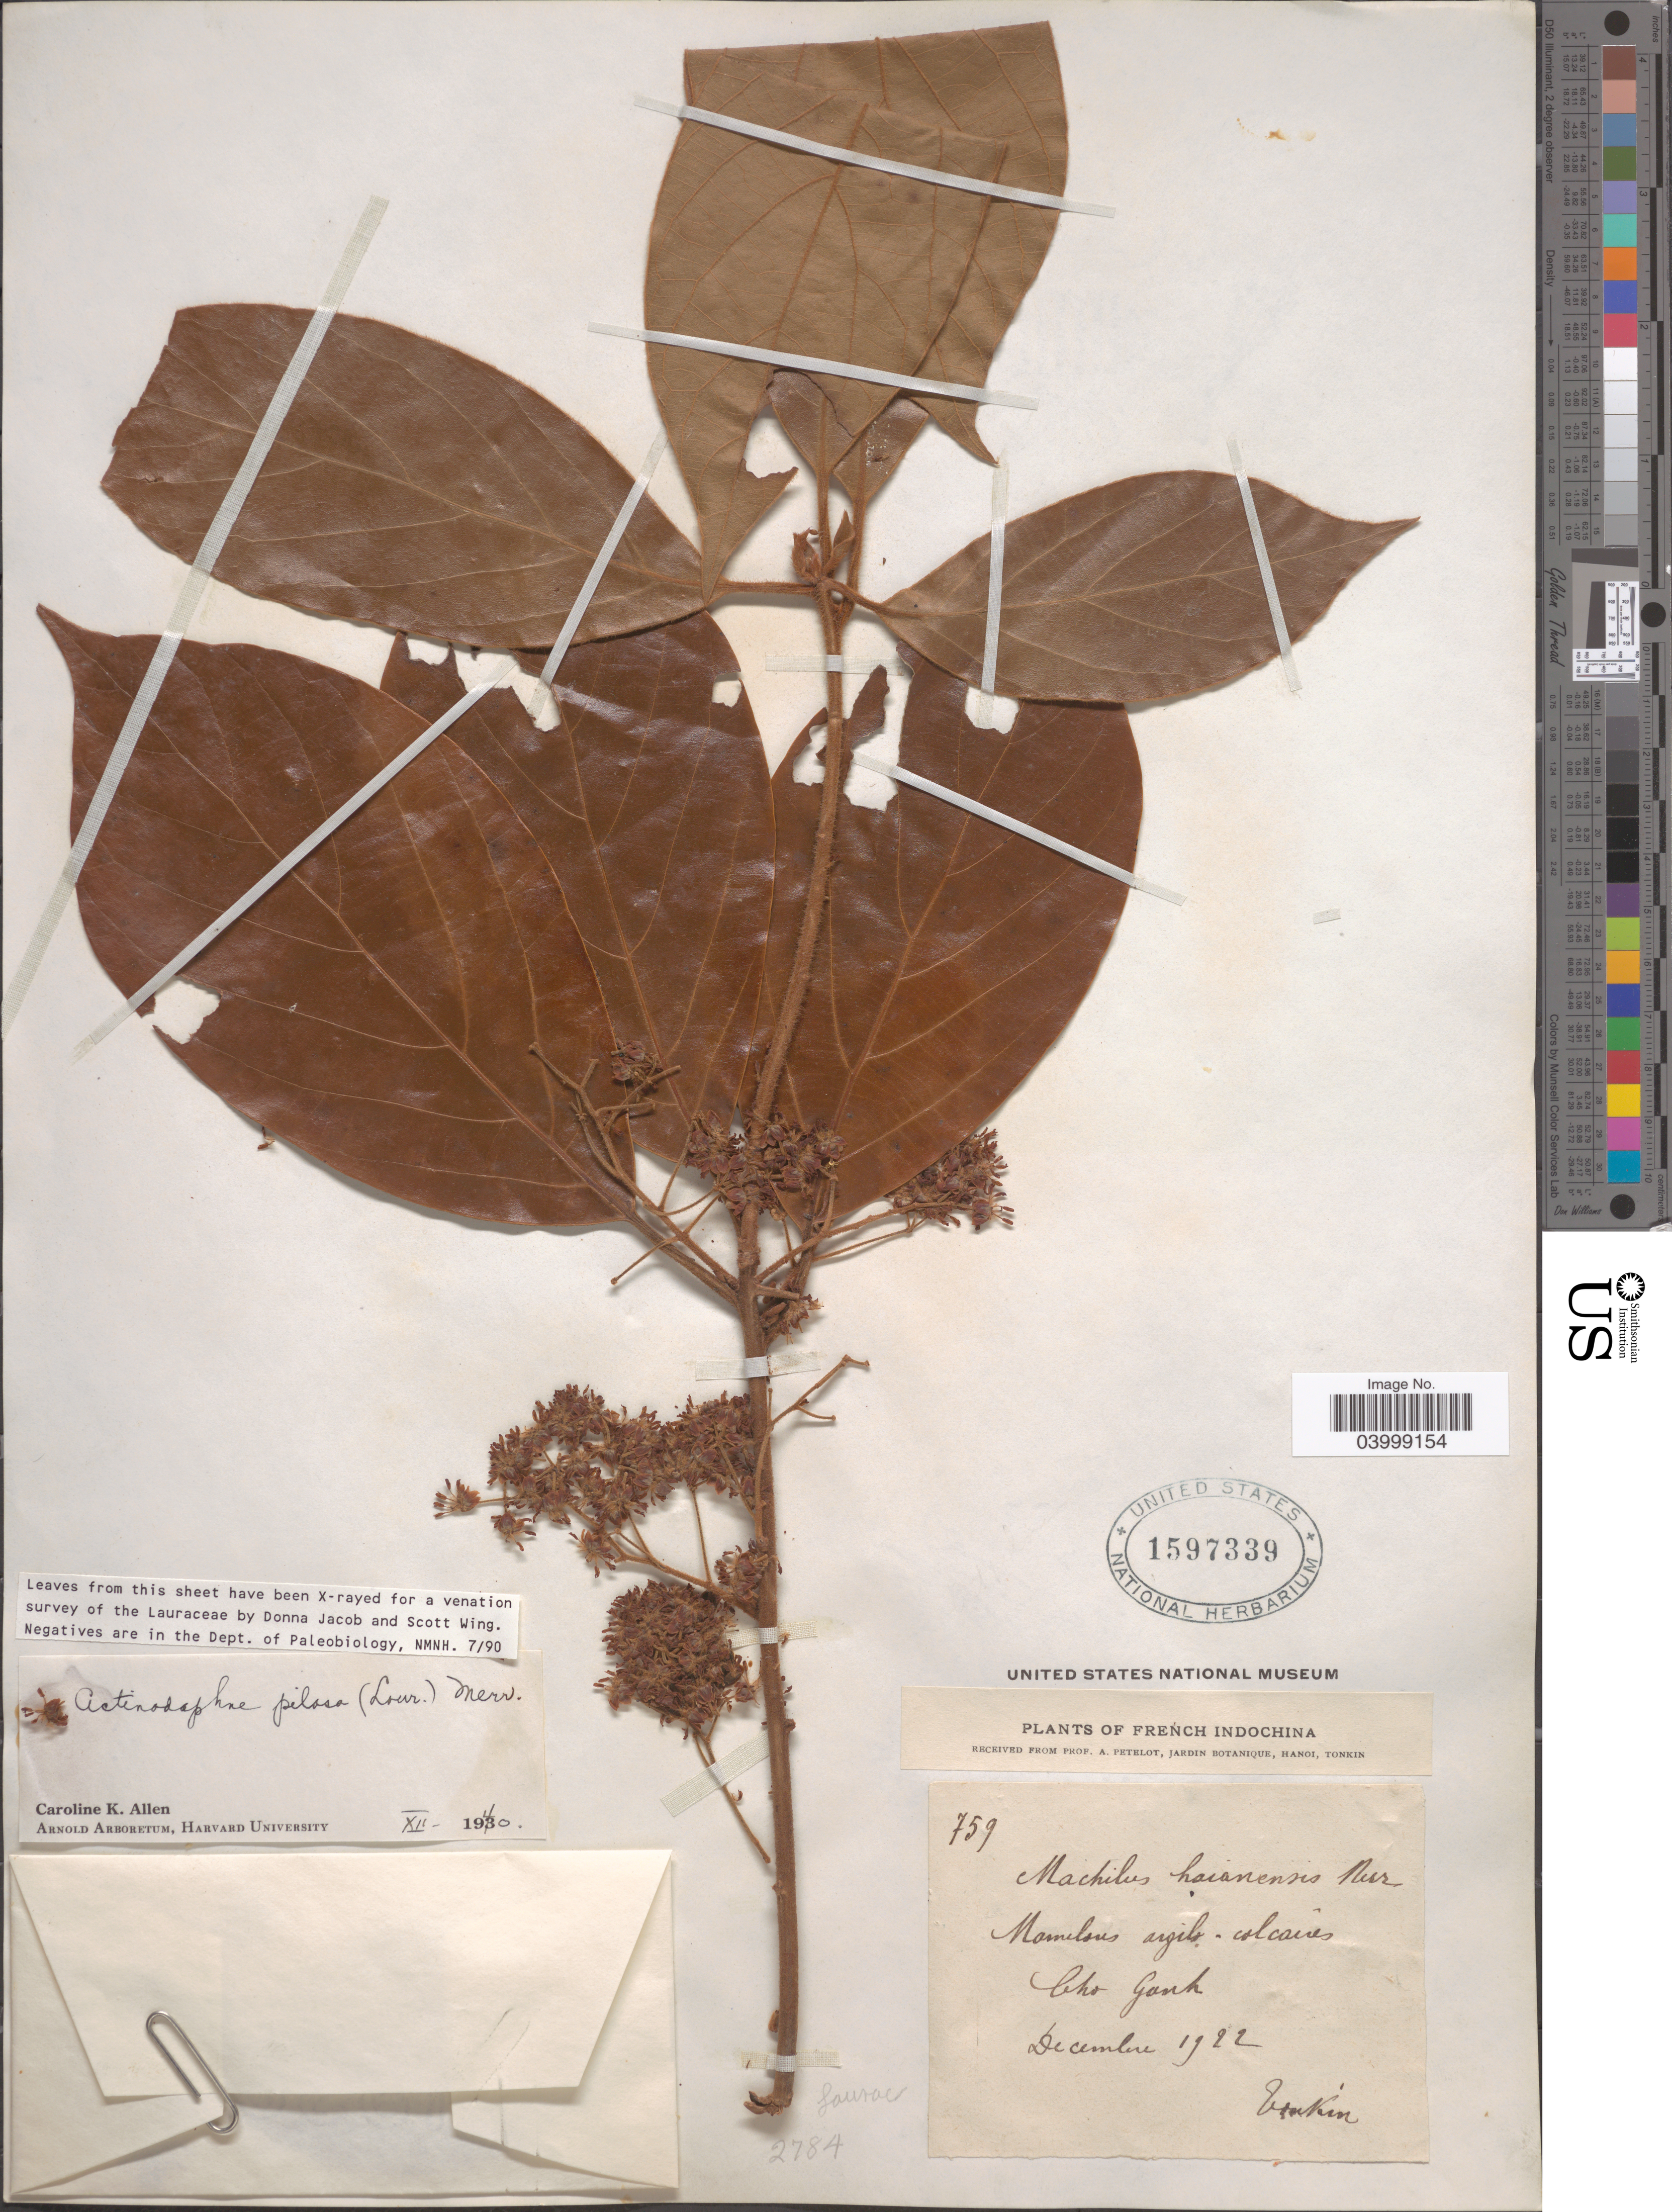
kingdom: Plantae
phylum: Tracheophyta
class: Magnoliopsida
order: Laurales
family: Lauraceae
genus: Actinodaphne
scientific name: Actinodaphne pilosa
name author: (Lour.) Merr.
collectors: P. A. Pételot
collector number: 759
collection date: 1922-12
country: Vietnam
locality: French Indochina. Cho Ganh.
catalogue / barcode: US 1597339